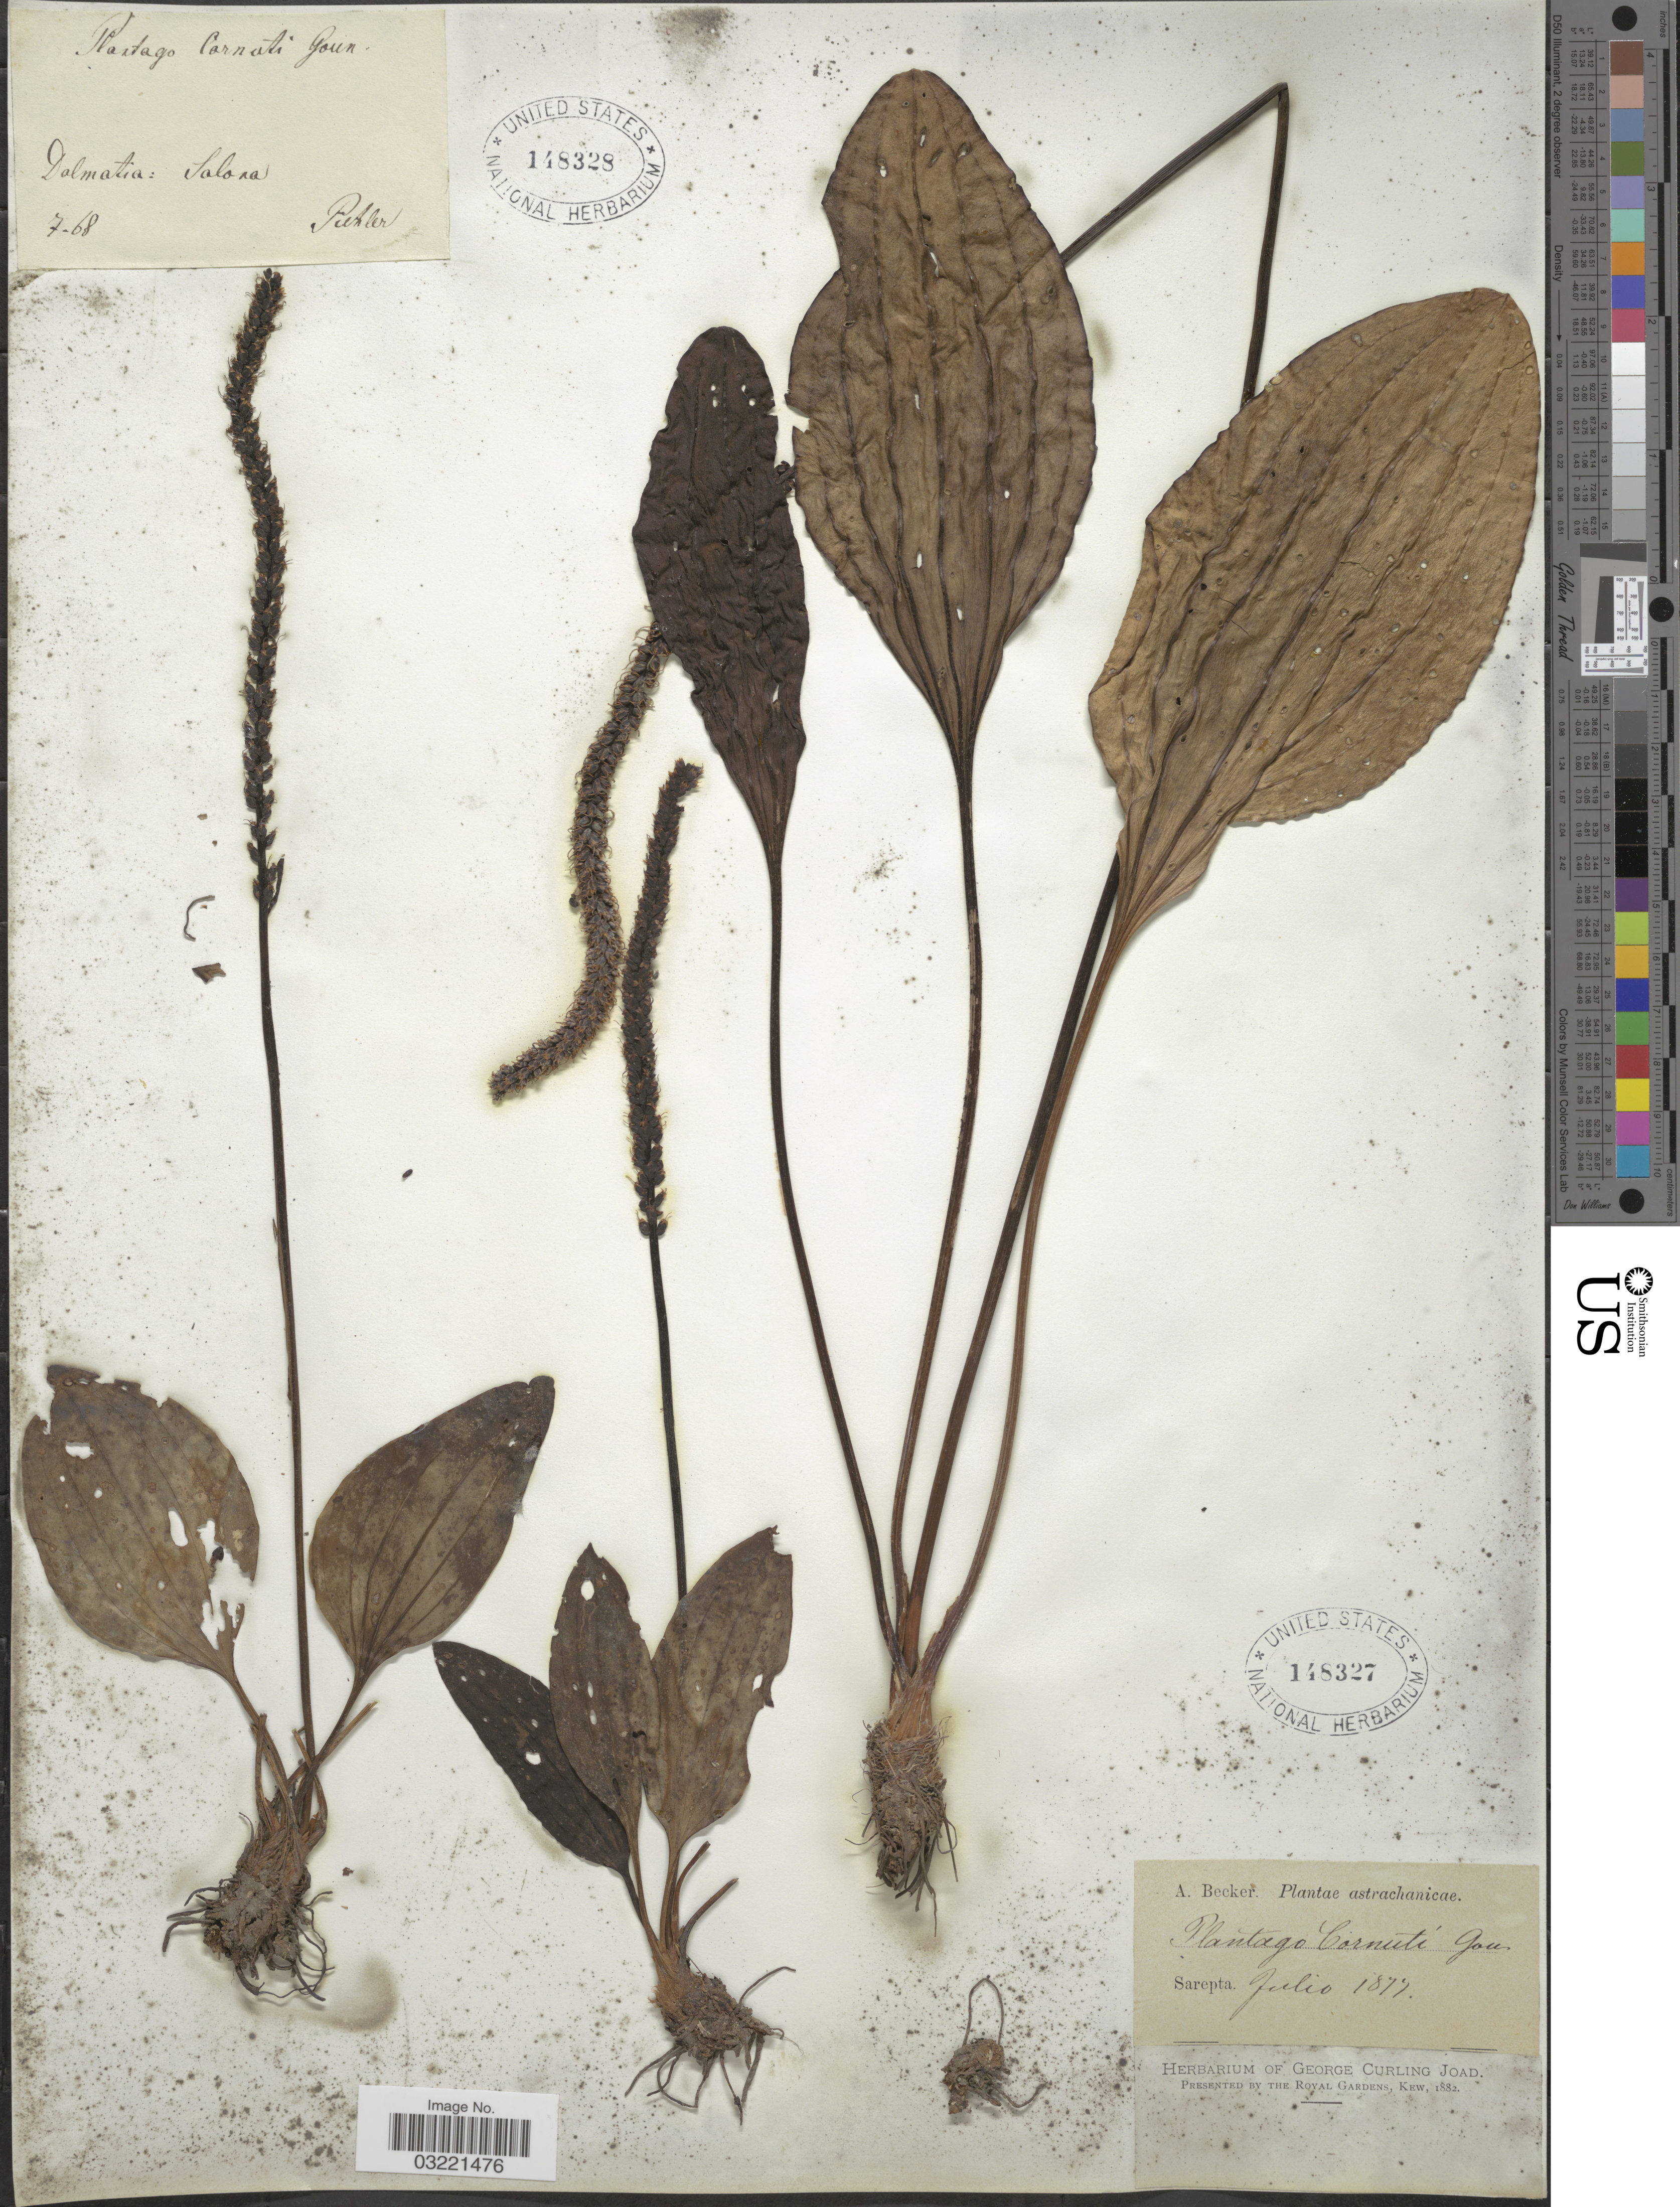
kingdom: Plantae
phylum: Tracheophyta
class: Magnoliopsida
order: Lamiales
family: Plantaginaceae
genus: Plantago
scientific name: Plantago cornuti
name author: Gouan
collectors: A. Becker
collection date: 1877-07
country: Russian Federation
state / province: Volgograd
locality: Astrachanicae. Sarepta.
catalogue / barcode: US 148327